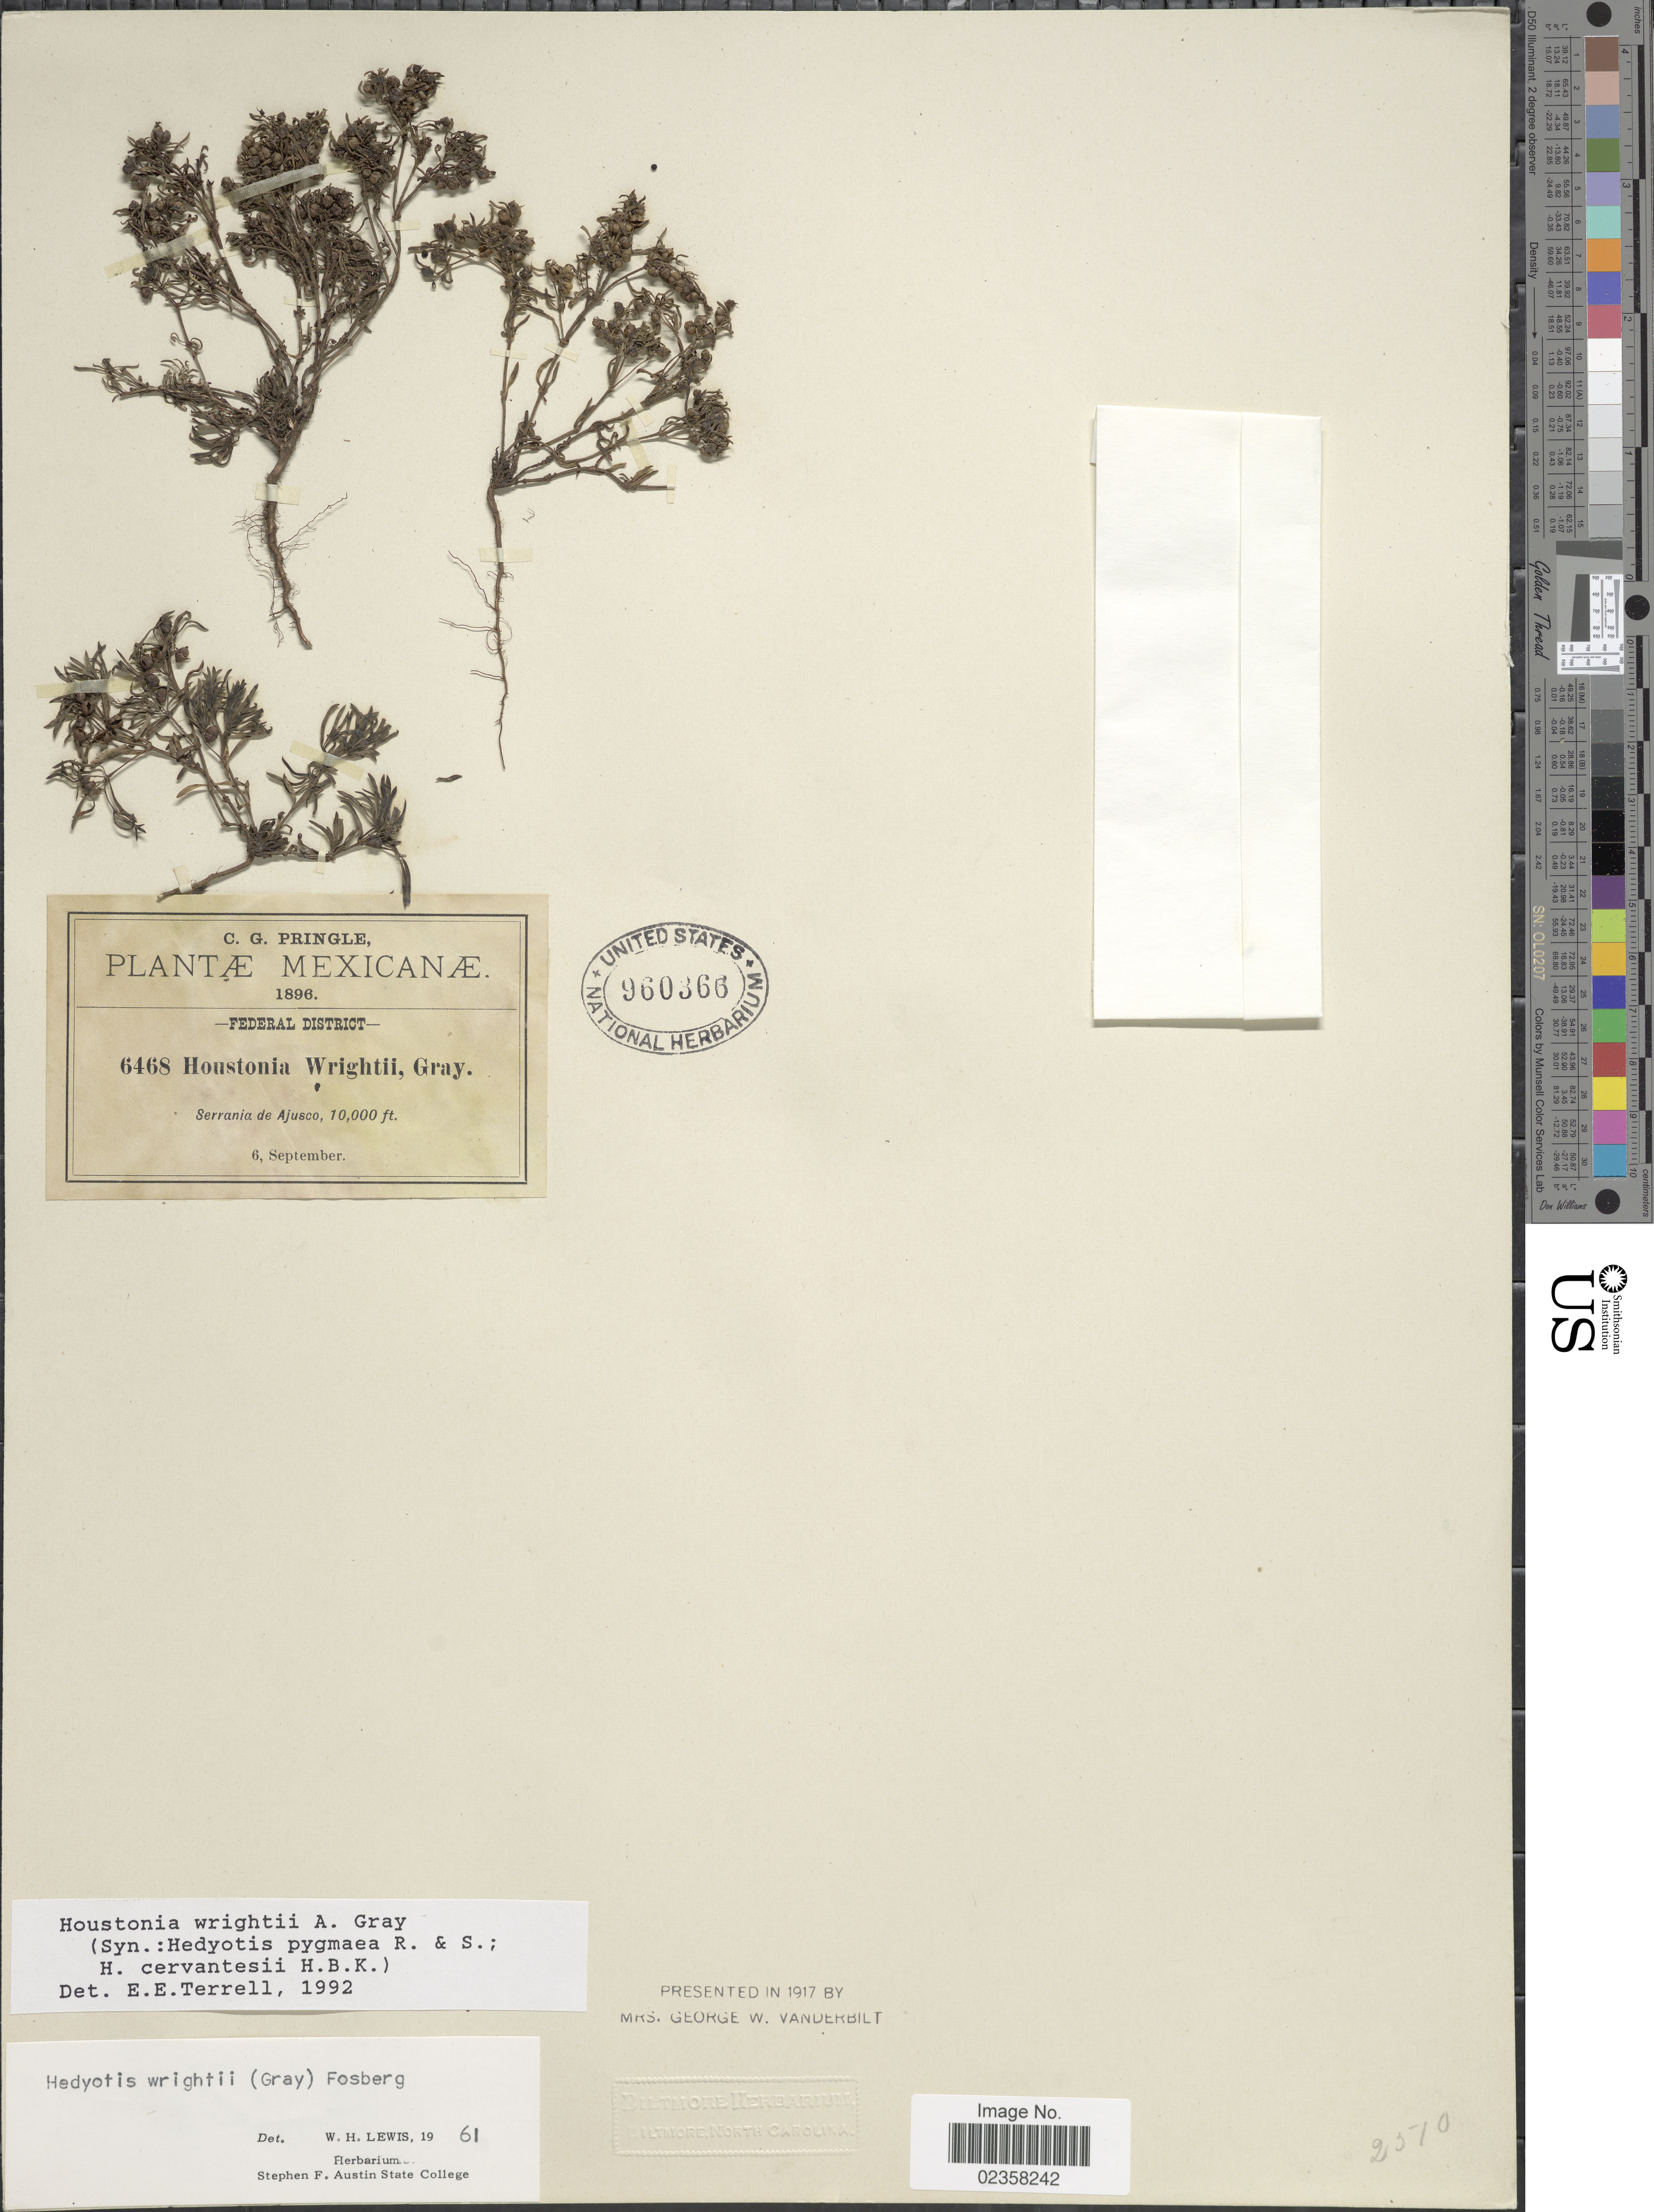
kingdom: Plantae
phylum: Tracheophyta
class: Magnoliopsida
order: Gentianales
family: Rubiaceae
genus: Houstonia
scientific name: Houstonia wrightii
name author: (A. Gray) A. Gray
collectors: C. G. Pringle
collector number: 6468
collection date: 1896-09-06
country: Mexico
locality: Federal District, Serrania de Ajusco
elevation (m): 3048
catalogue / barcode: US 960366